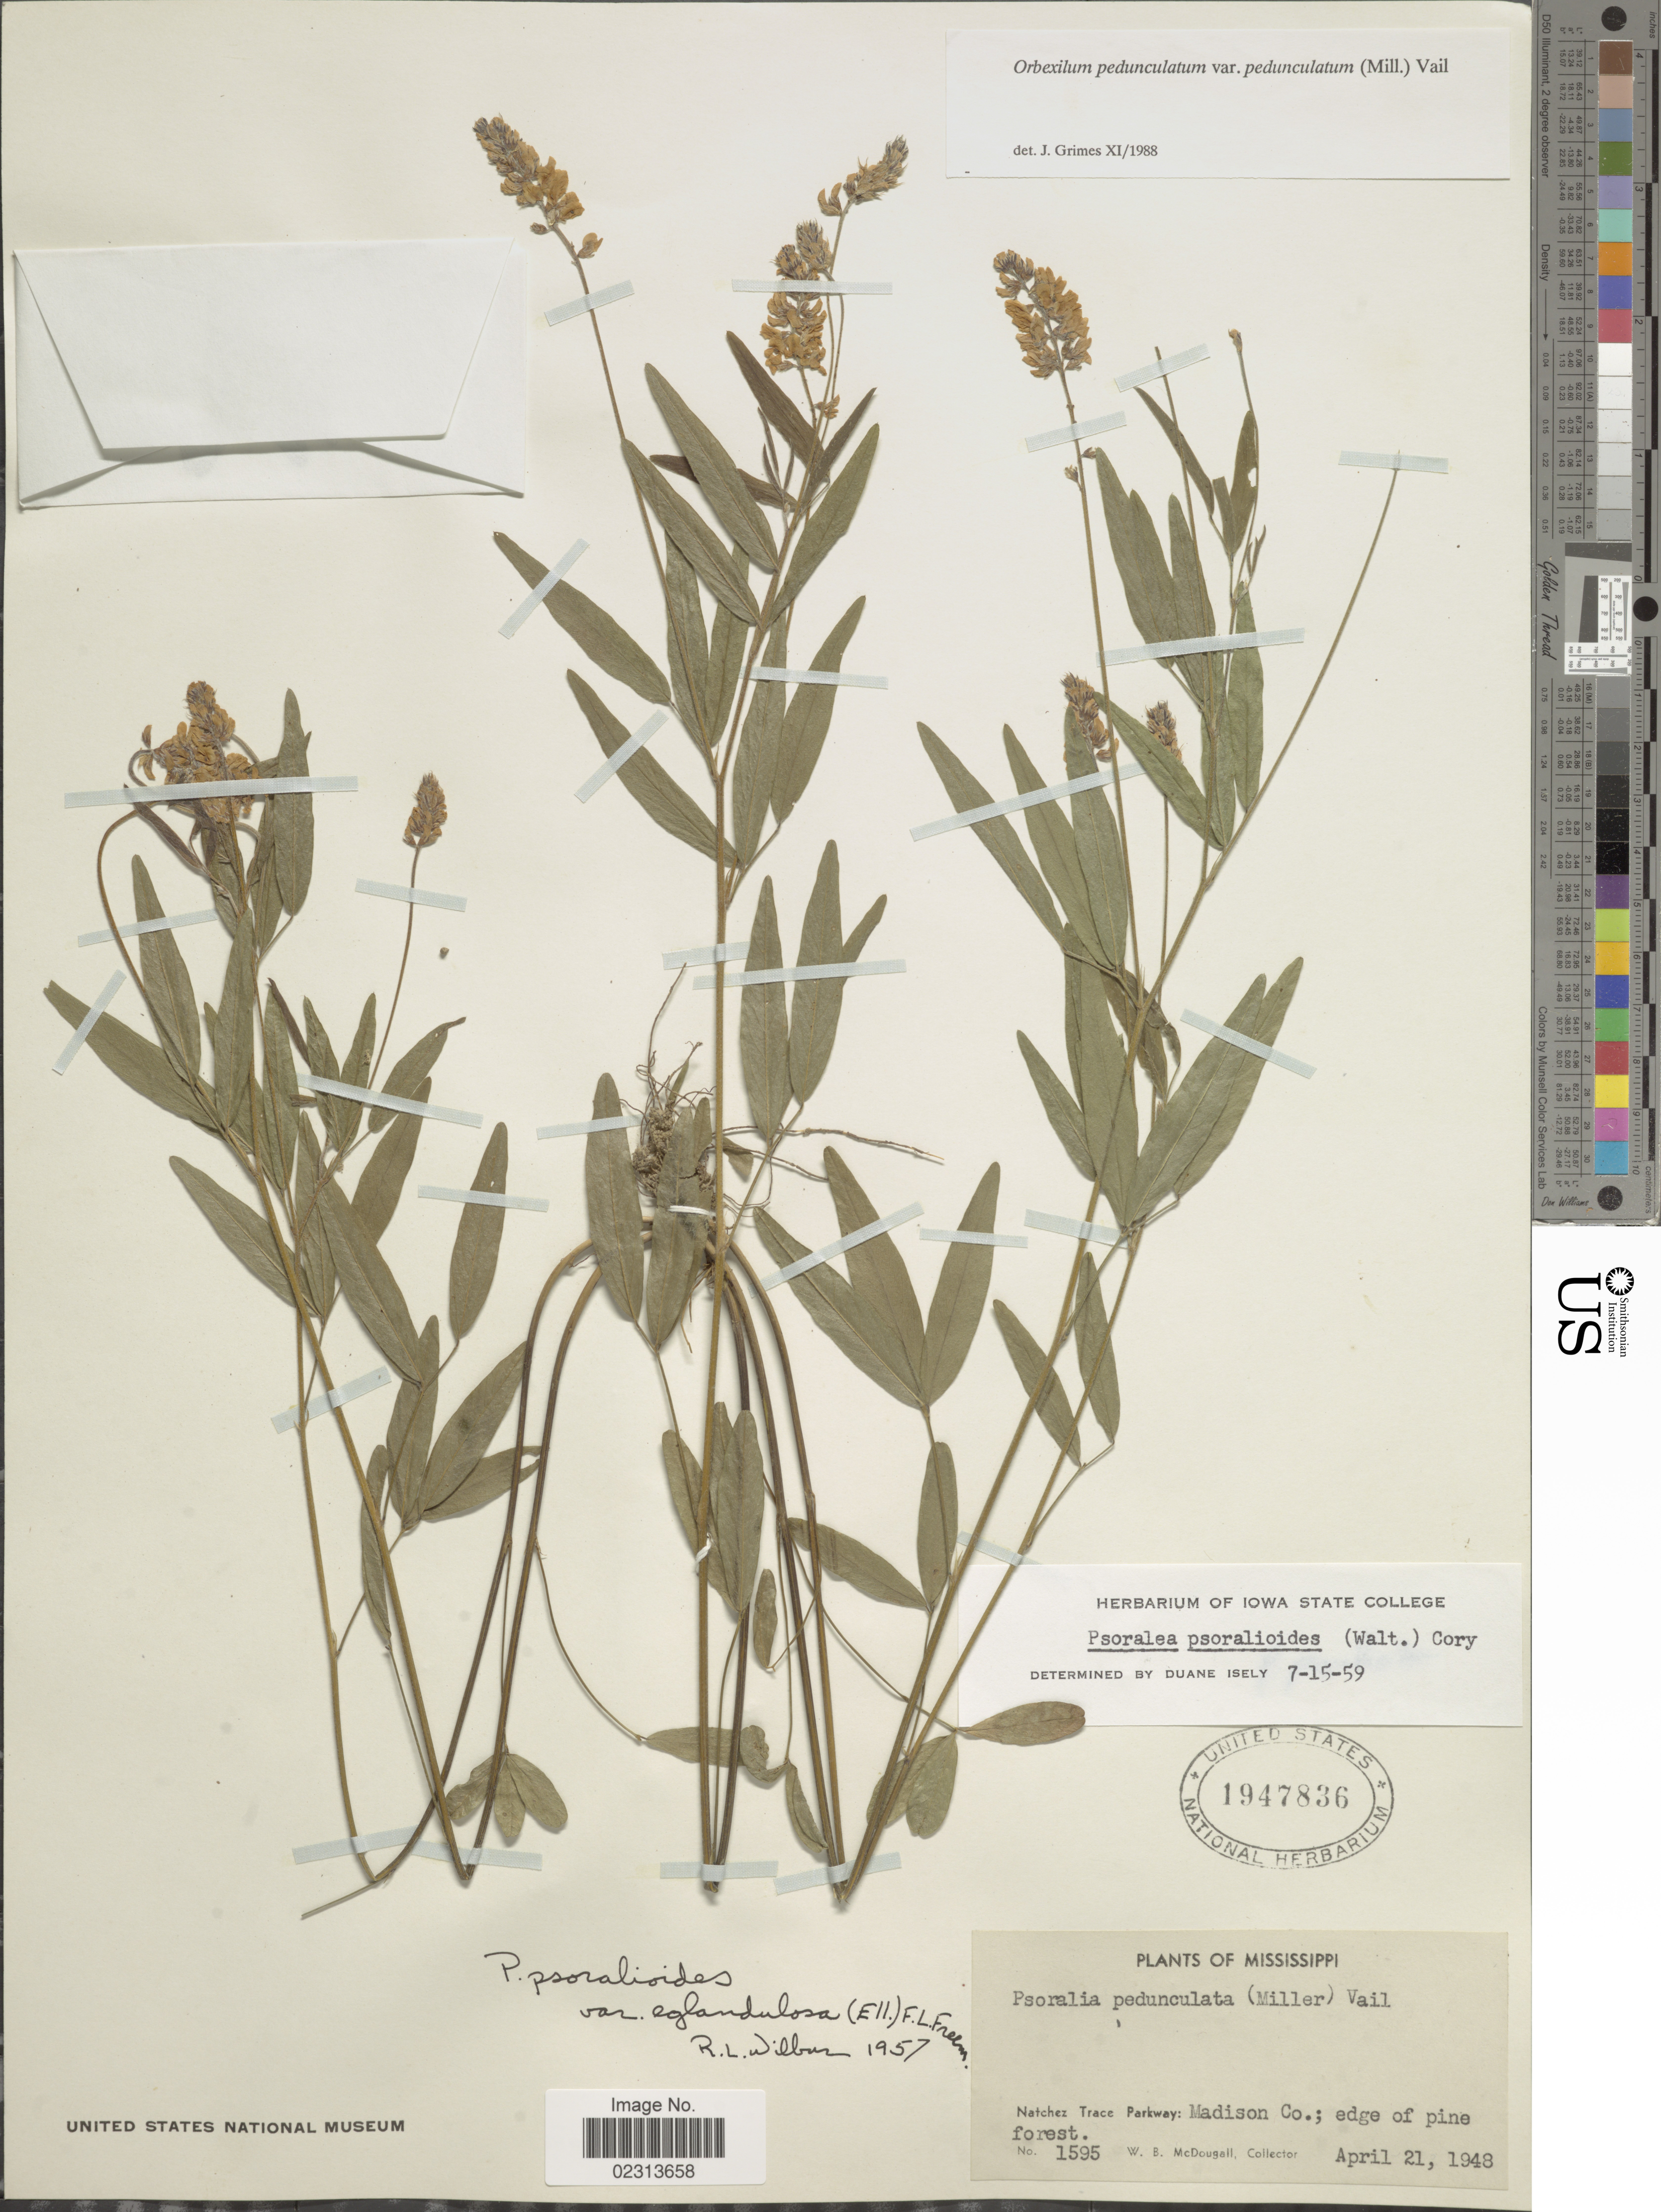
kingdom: Plantae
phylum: Tracheophyta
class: Magnoliopsida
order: Fabales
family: Fabaceae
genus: Orbexilum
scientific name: Orbexilum pedunculatum var. pedunculatum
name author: (Miller) Rydberg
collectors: W. B. McDougall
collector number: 1595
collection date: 1948-04-21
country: United States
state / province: Mississippi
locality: Natchez Trace Parkway: Madison Co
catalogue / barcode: US 1947836